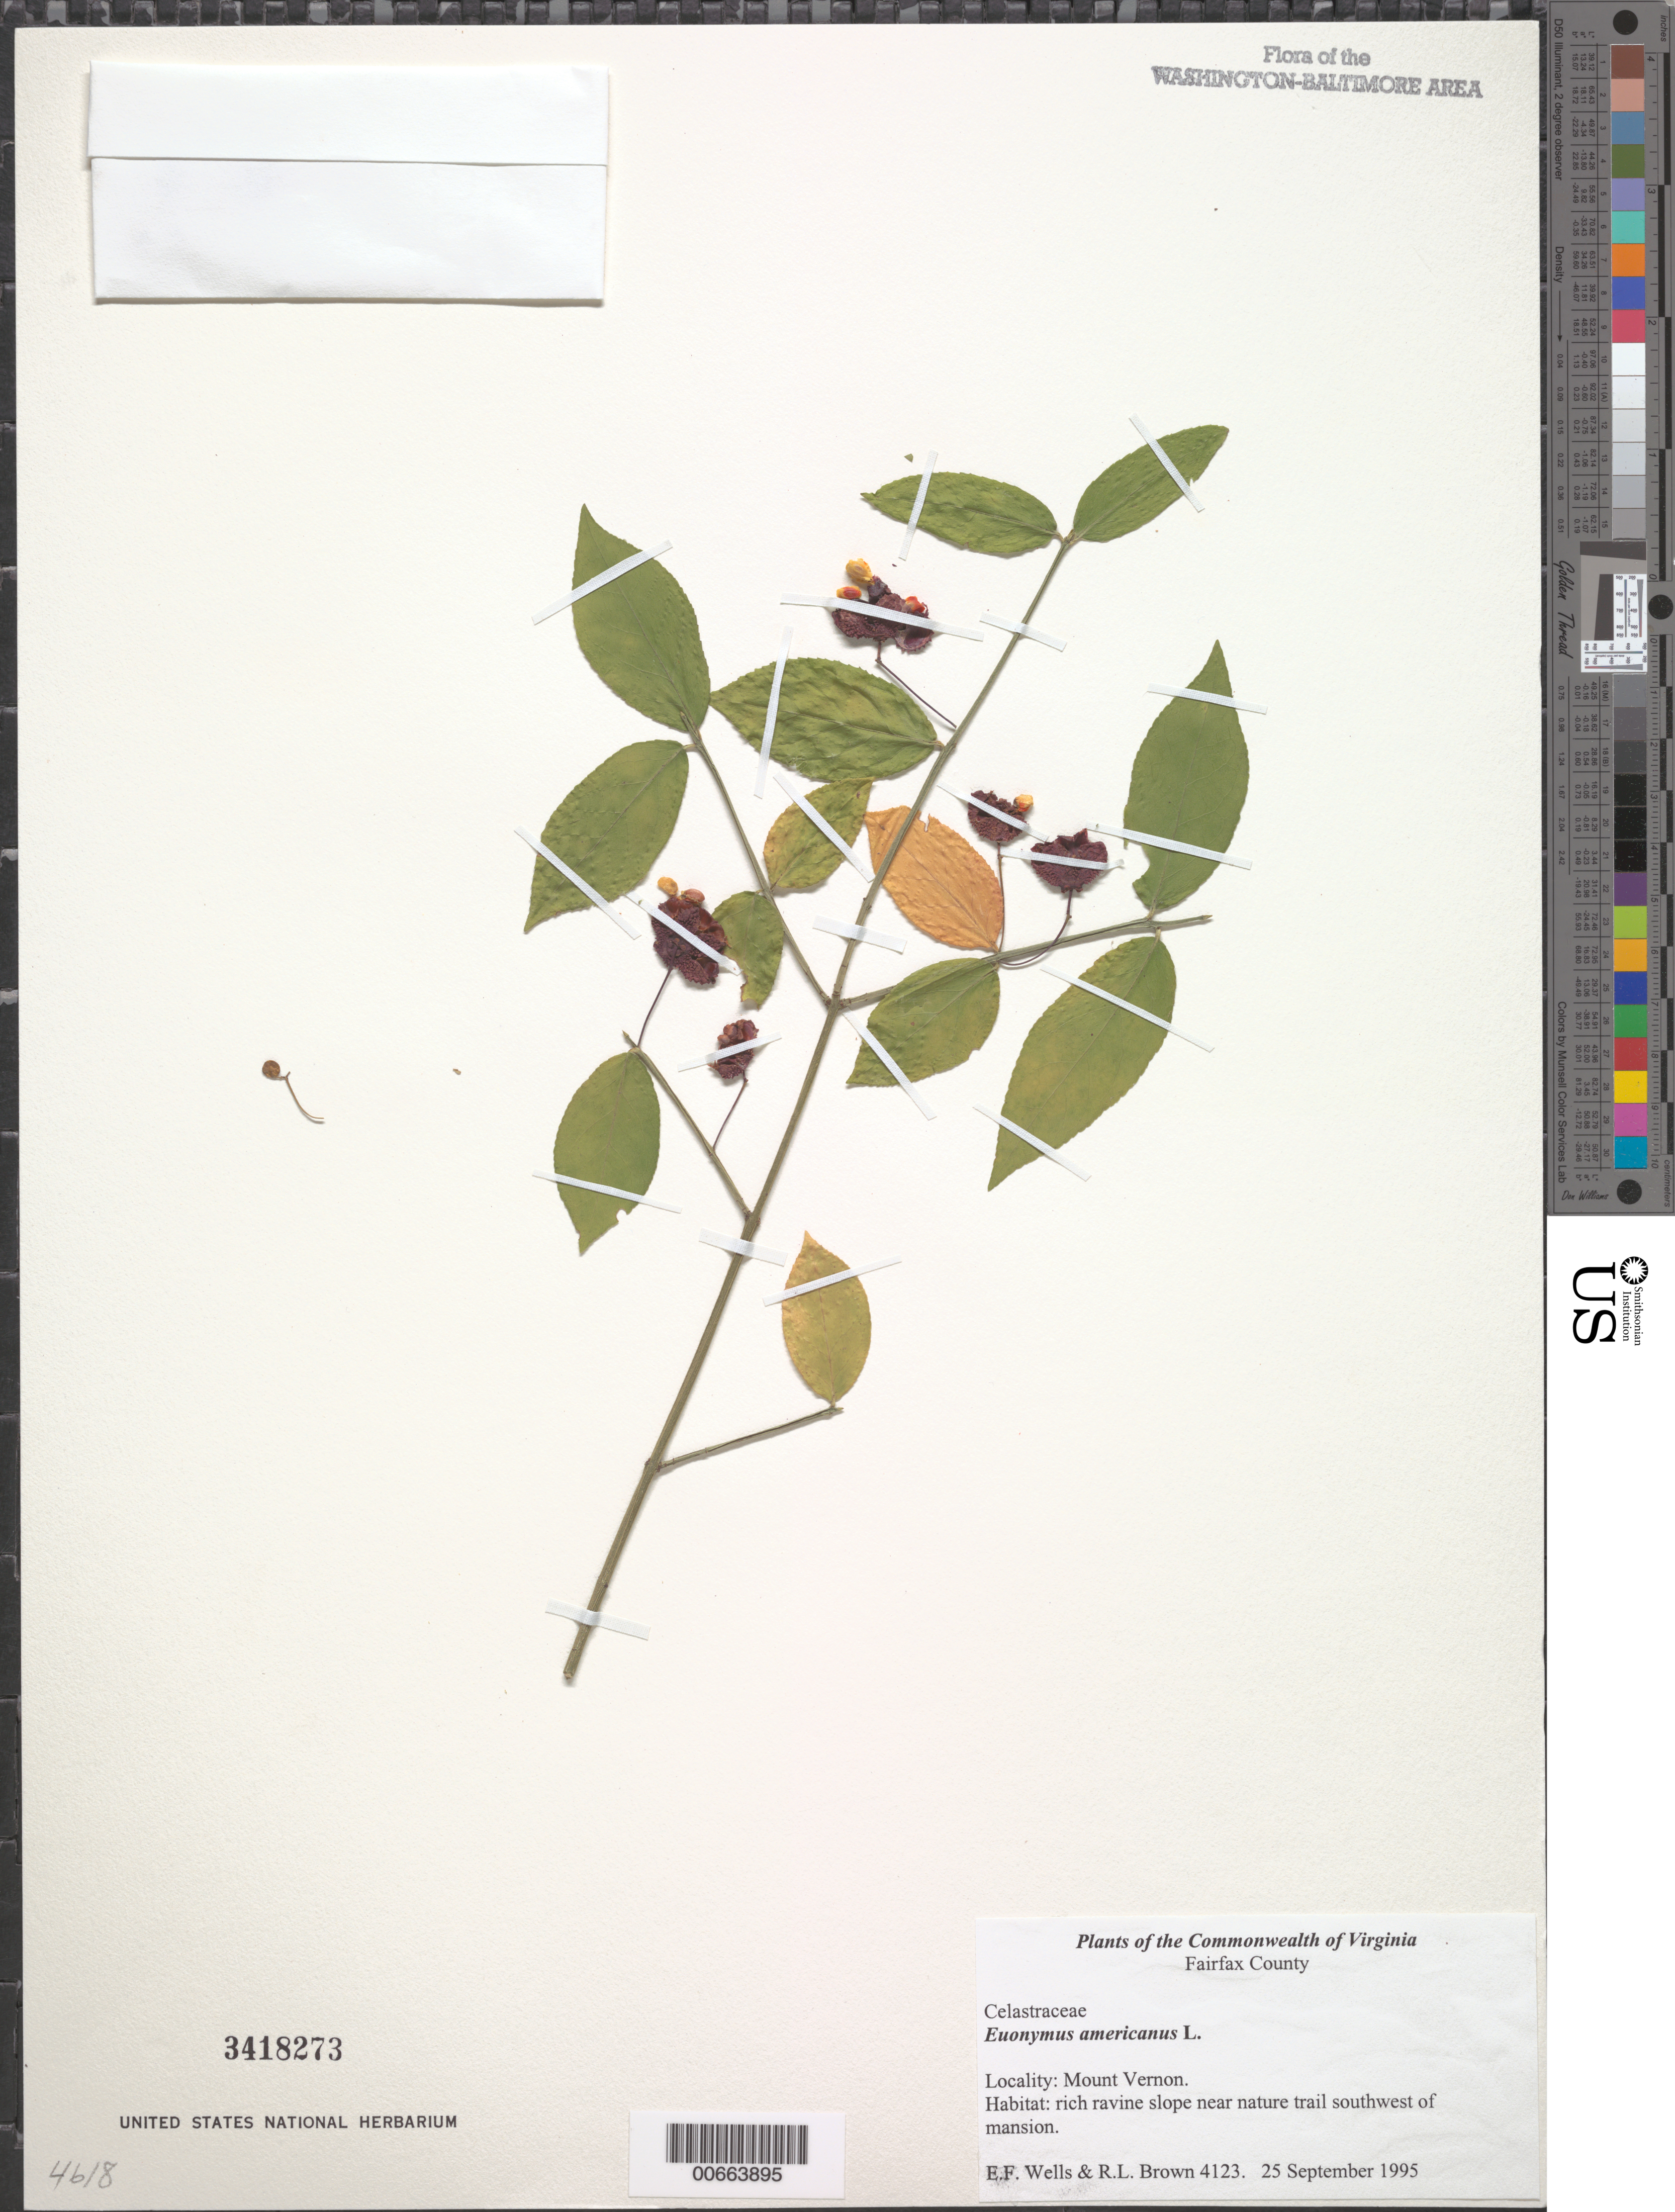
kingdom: Plantae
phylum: Tracheophyta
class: Magnoliopsida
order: Celastrales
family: Celastraceae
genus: Euonymus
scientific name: Euonymus americanus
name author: L.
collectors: E. F. Wells & R. L. Brown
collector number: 4123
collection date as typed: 26 Sep 1995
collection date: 1995-09-26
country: United States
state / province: Virginia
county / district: Fairfax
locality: Mount Vernon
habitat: rich ravine slope near nature trail southwest of mansion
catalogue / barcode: US 3418273